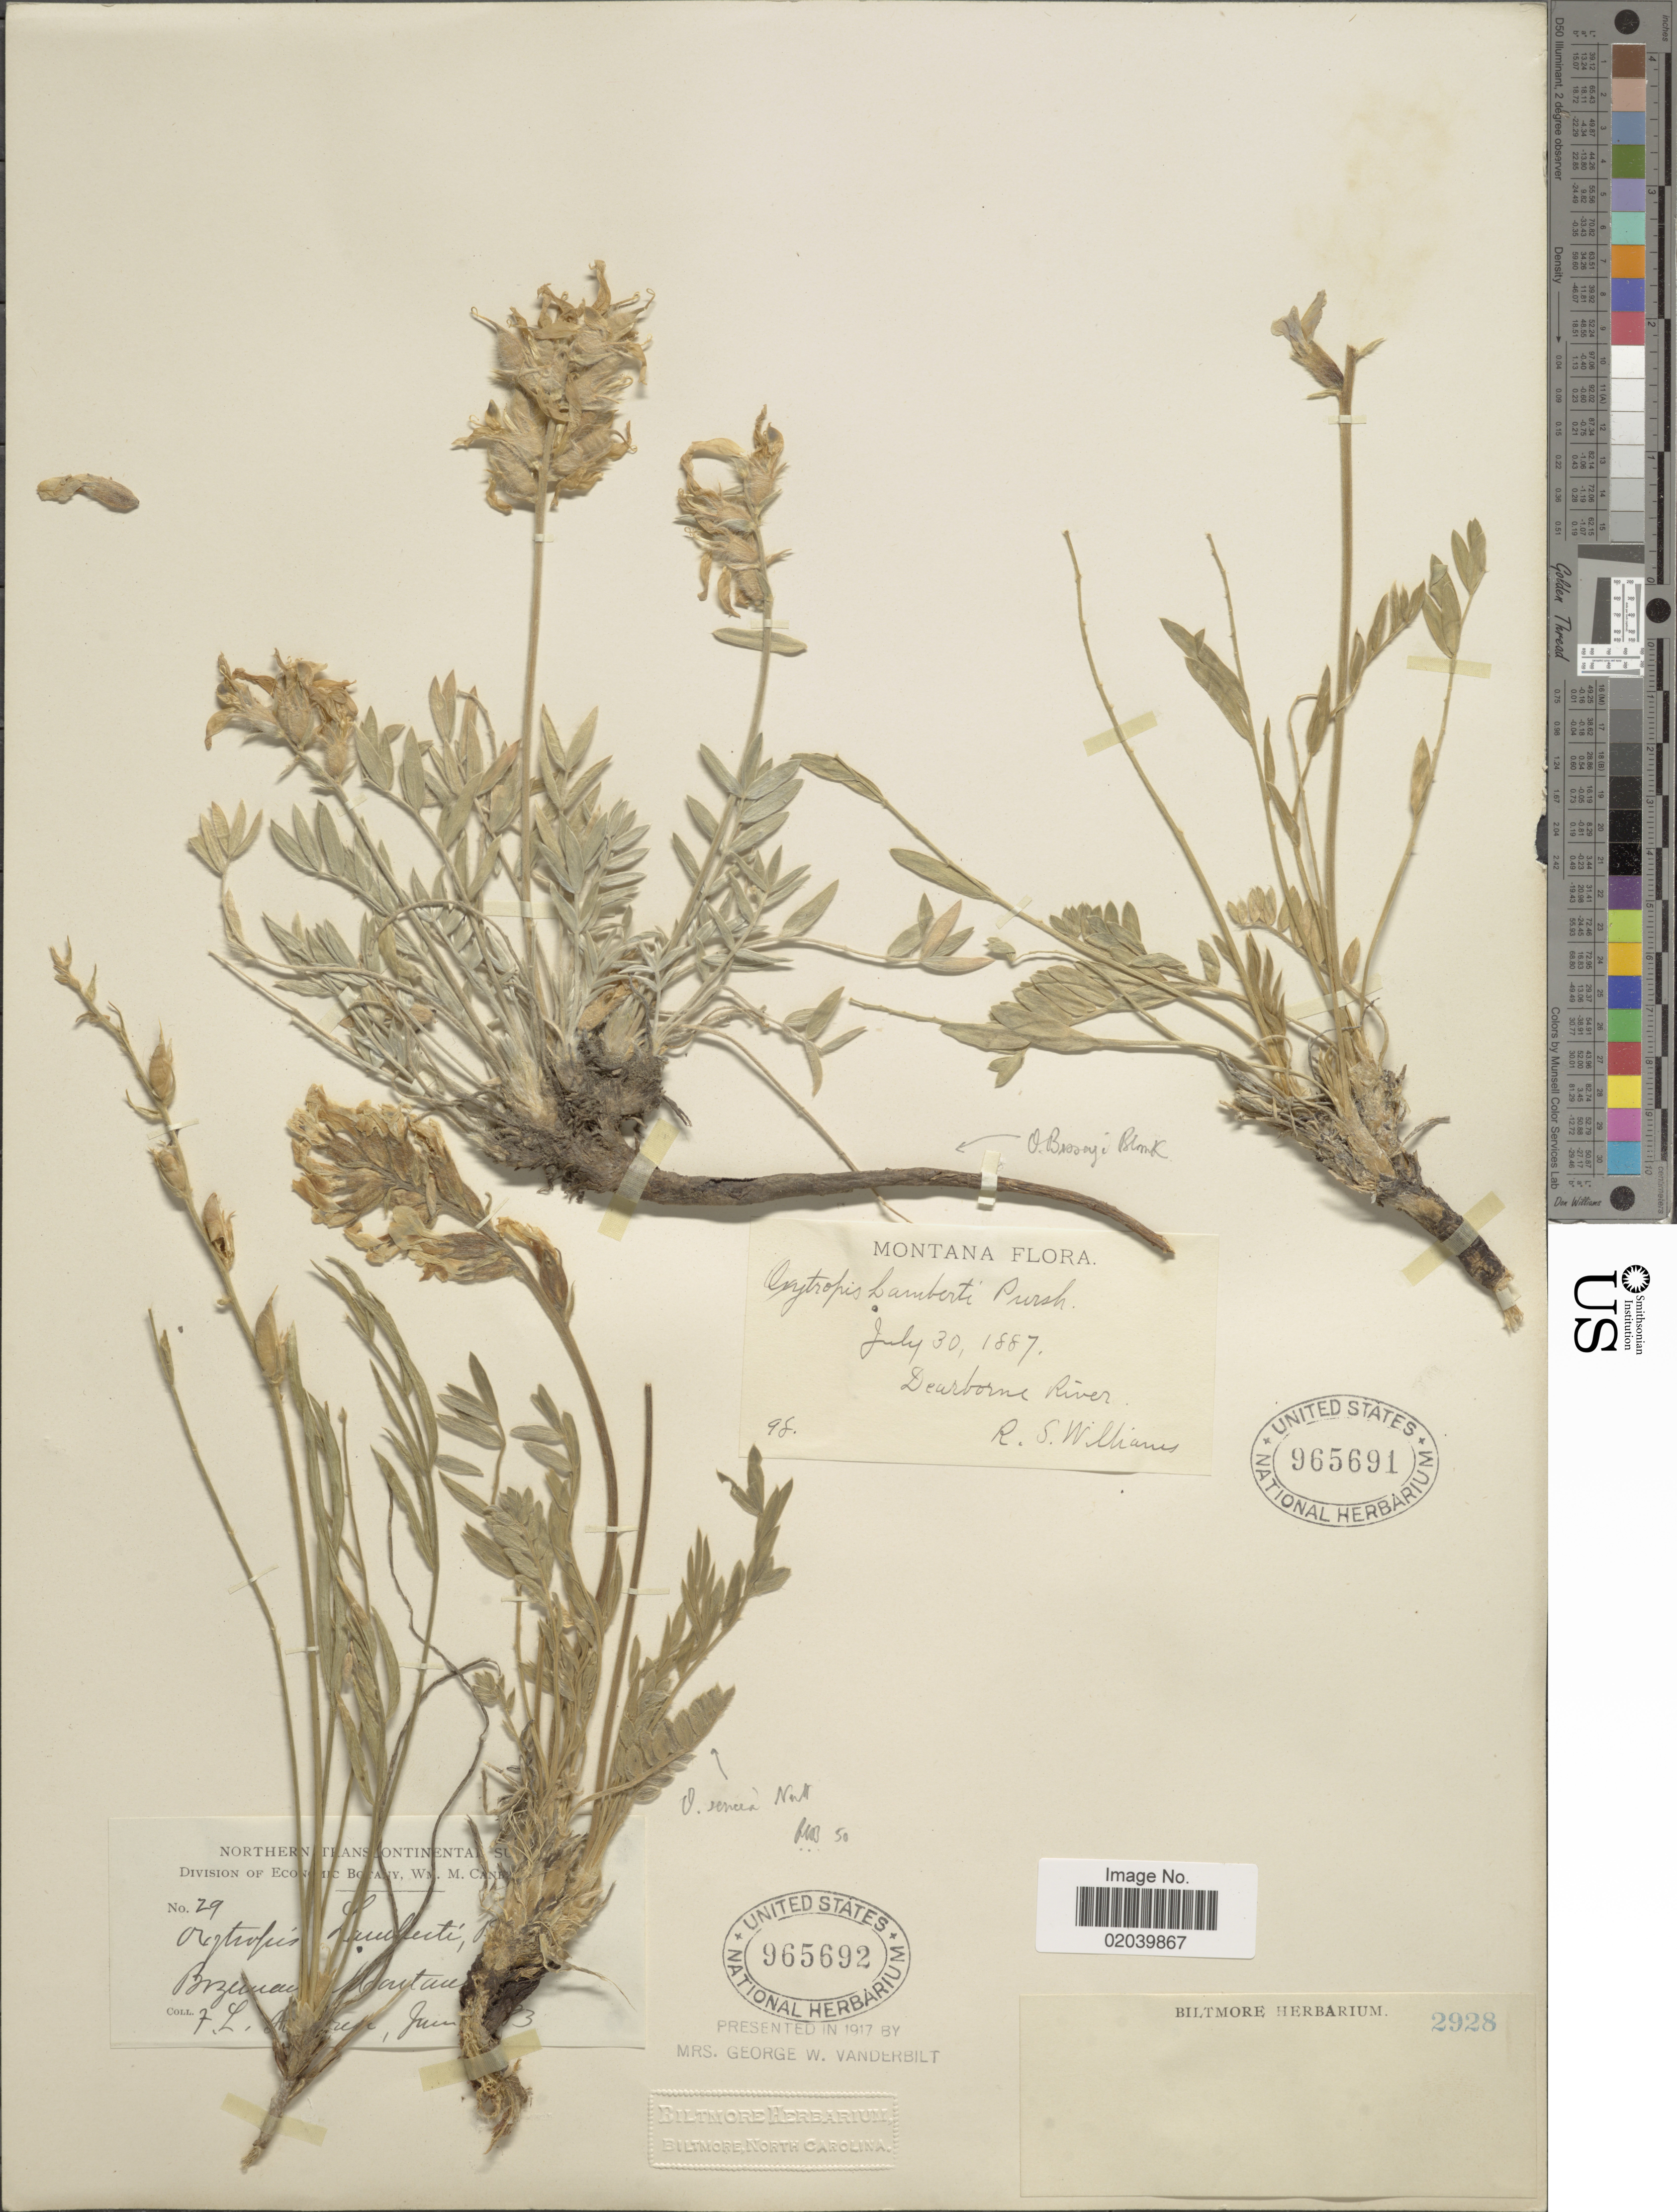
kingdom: Plantae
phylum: Tracheophyta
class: Magnoliopsida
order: Fabales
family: Fabaceae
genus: Oxytropis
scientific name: Oxytropis lambertii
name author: Pursh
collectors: F. L. Scribner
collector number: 29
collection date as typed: Transcribed d/m/y: /6/83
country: United States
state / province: Montana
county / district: Gallatin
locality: Bozeman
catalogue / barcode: US 965692-2